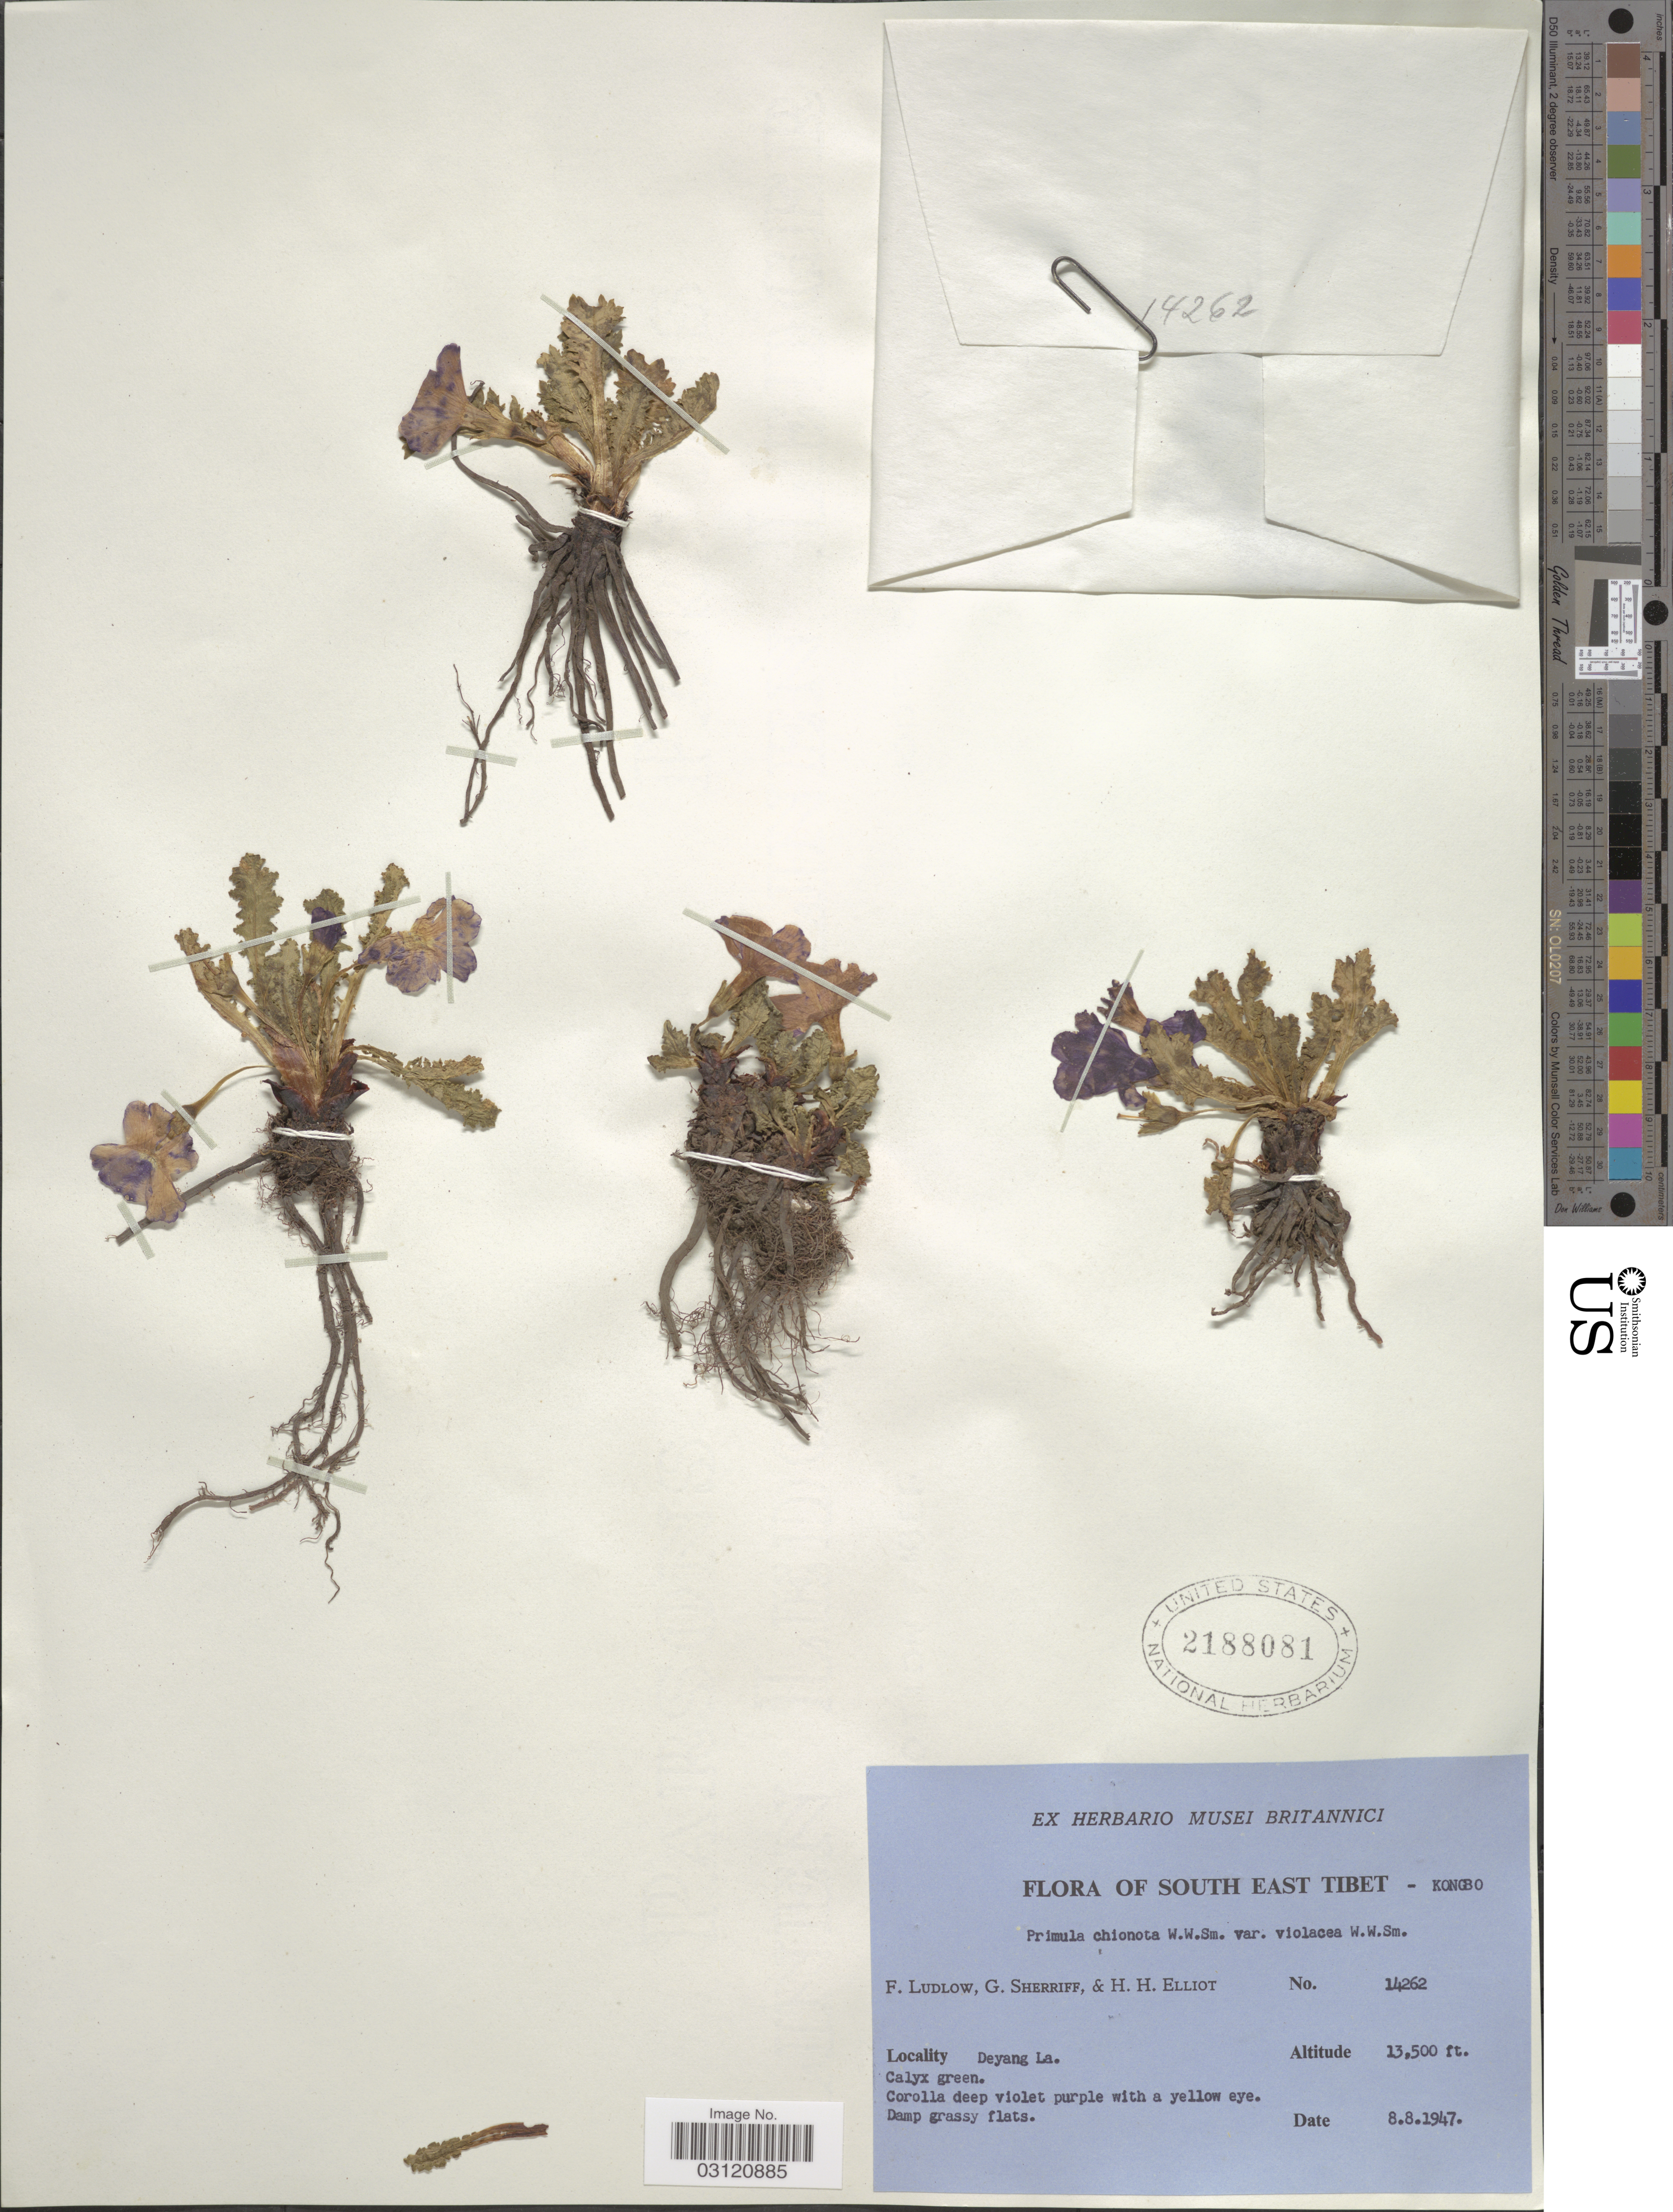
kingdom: Plantae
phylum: Tracheophyta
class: Magnoliopsida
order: Ericales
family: Primulaceae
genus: Primula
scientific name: Primula chionata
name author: W.W. Sm.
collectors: F. Ludlow, G. Sherriff & H. H. Elliot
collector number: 14262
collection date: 1947-08-08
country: China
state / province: Xizang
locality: Southeast Tibet - Kongbo. Deyang La.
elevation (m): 4115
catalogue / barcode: US 2188081